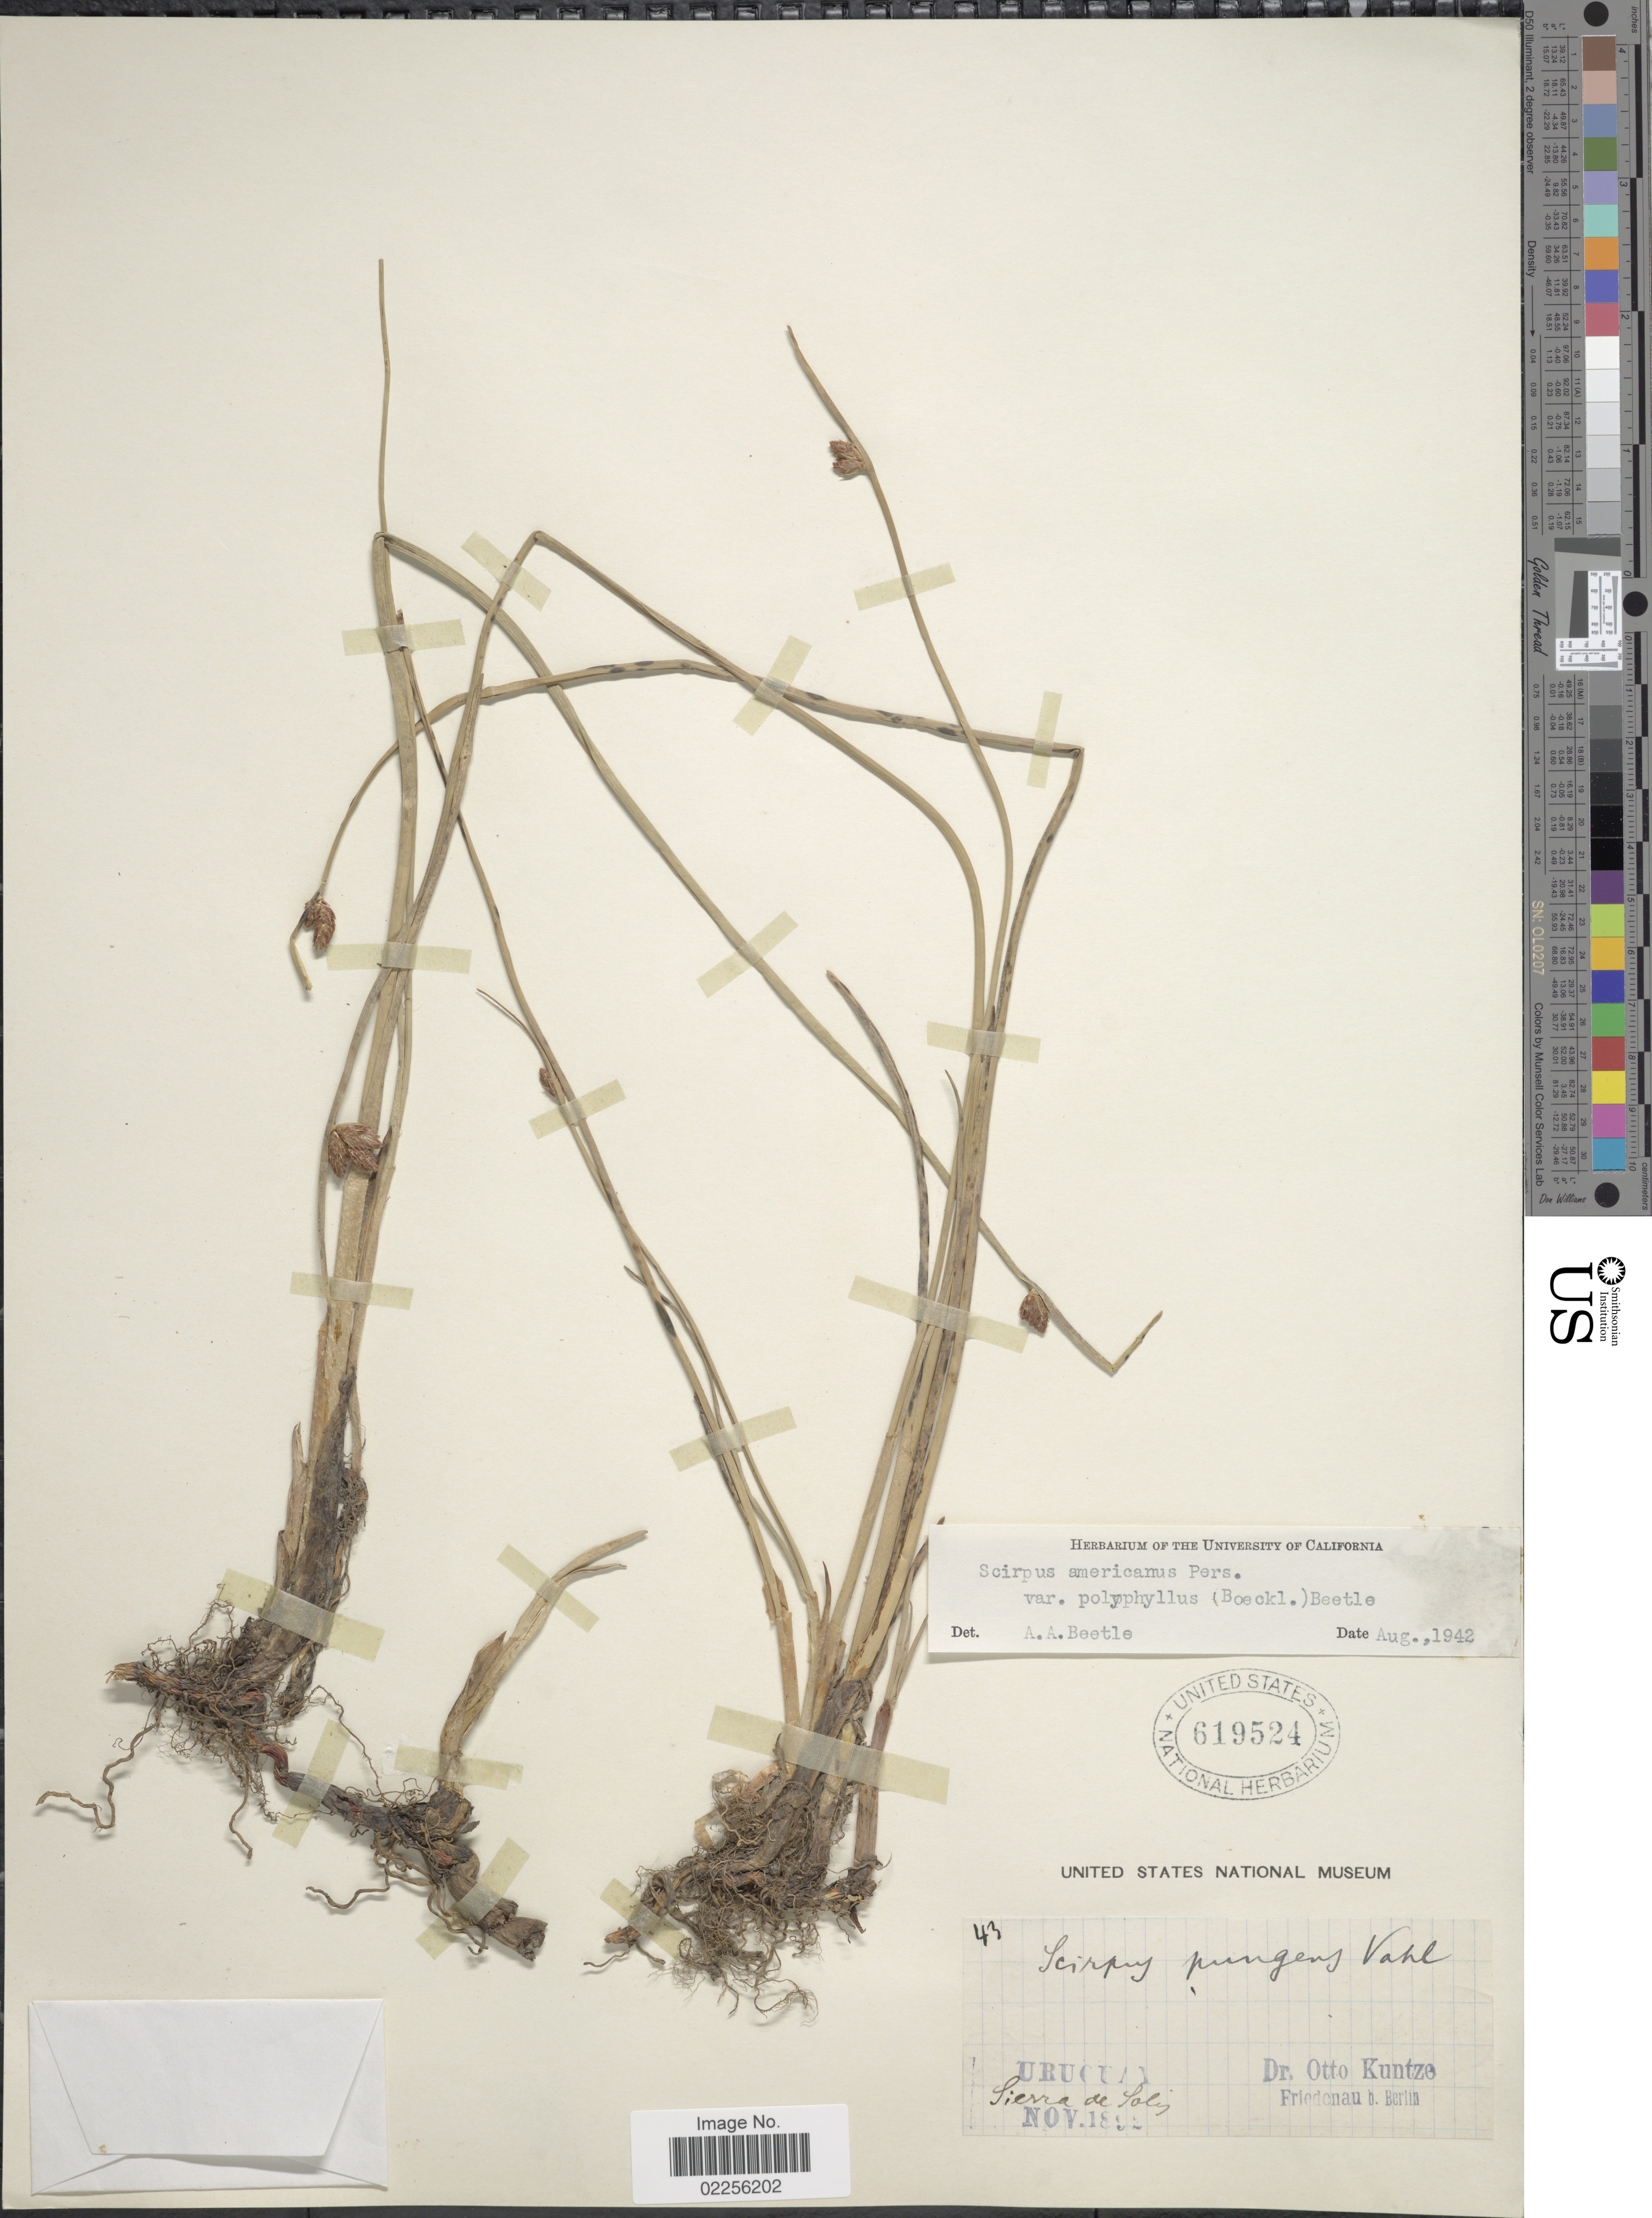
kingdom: Plantae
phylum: Tracheophyta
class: Liliopsida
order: Poales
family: Cyperaceae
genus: Schoenoplectus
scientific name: Schoenoplectus pungens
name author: (Vahl) Palla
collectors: C.E.O. Kuntze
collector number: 43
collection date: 1892-11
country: Uruguay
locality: Sierra de Solis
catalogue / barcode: US 619524